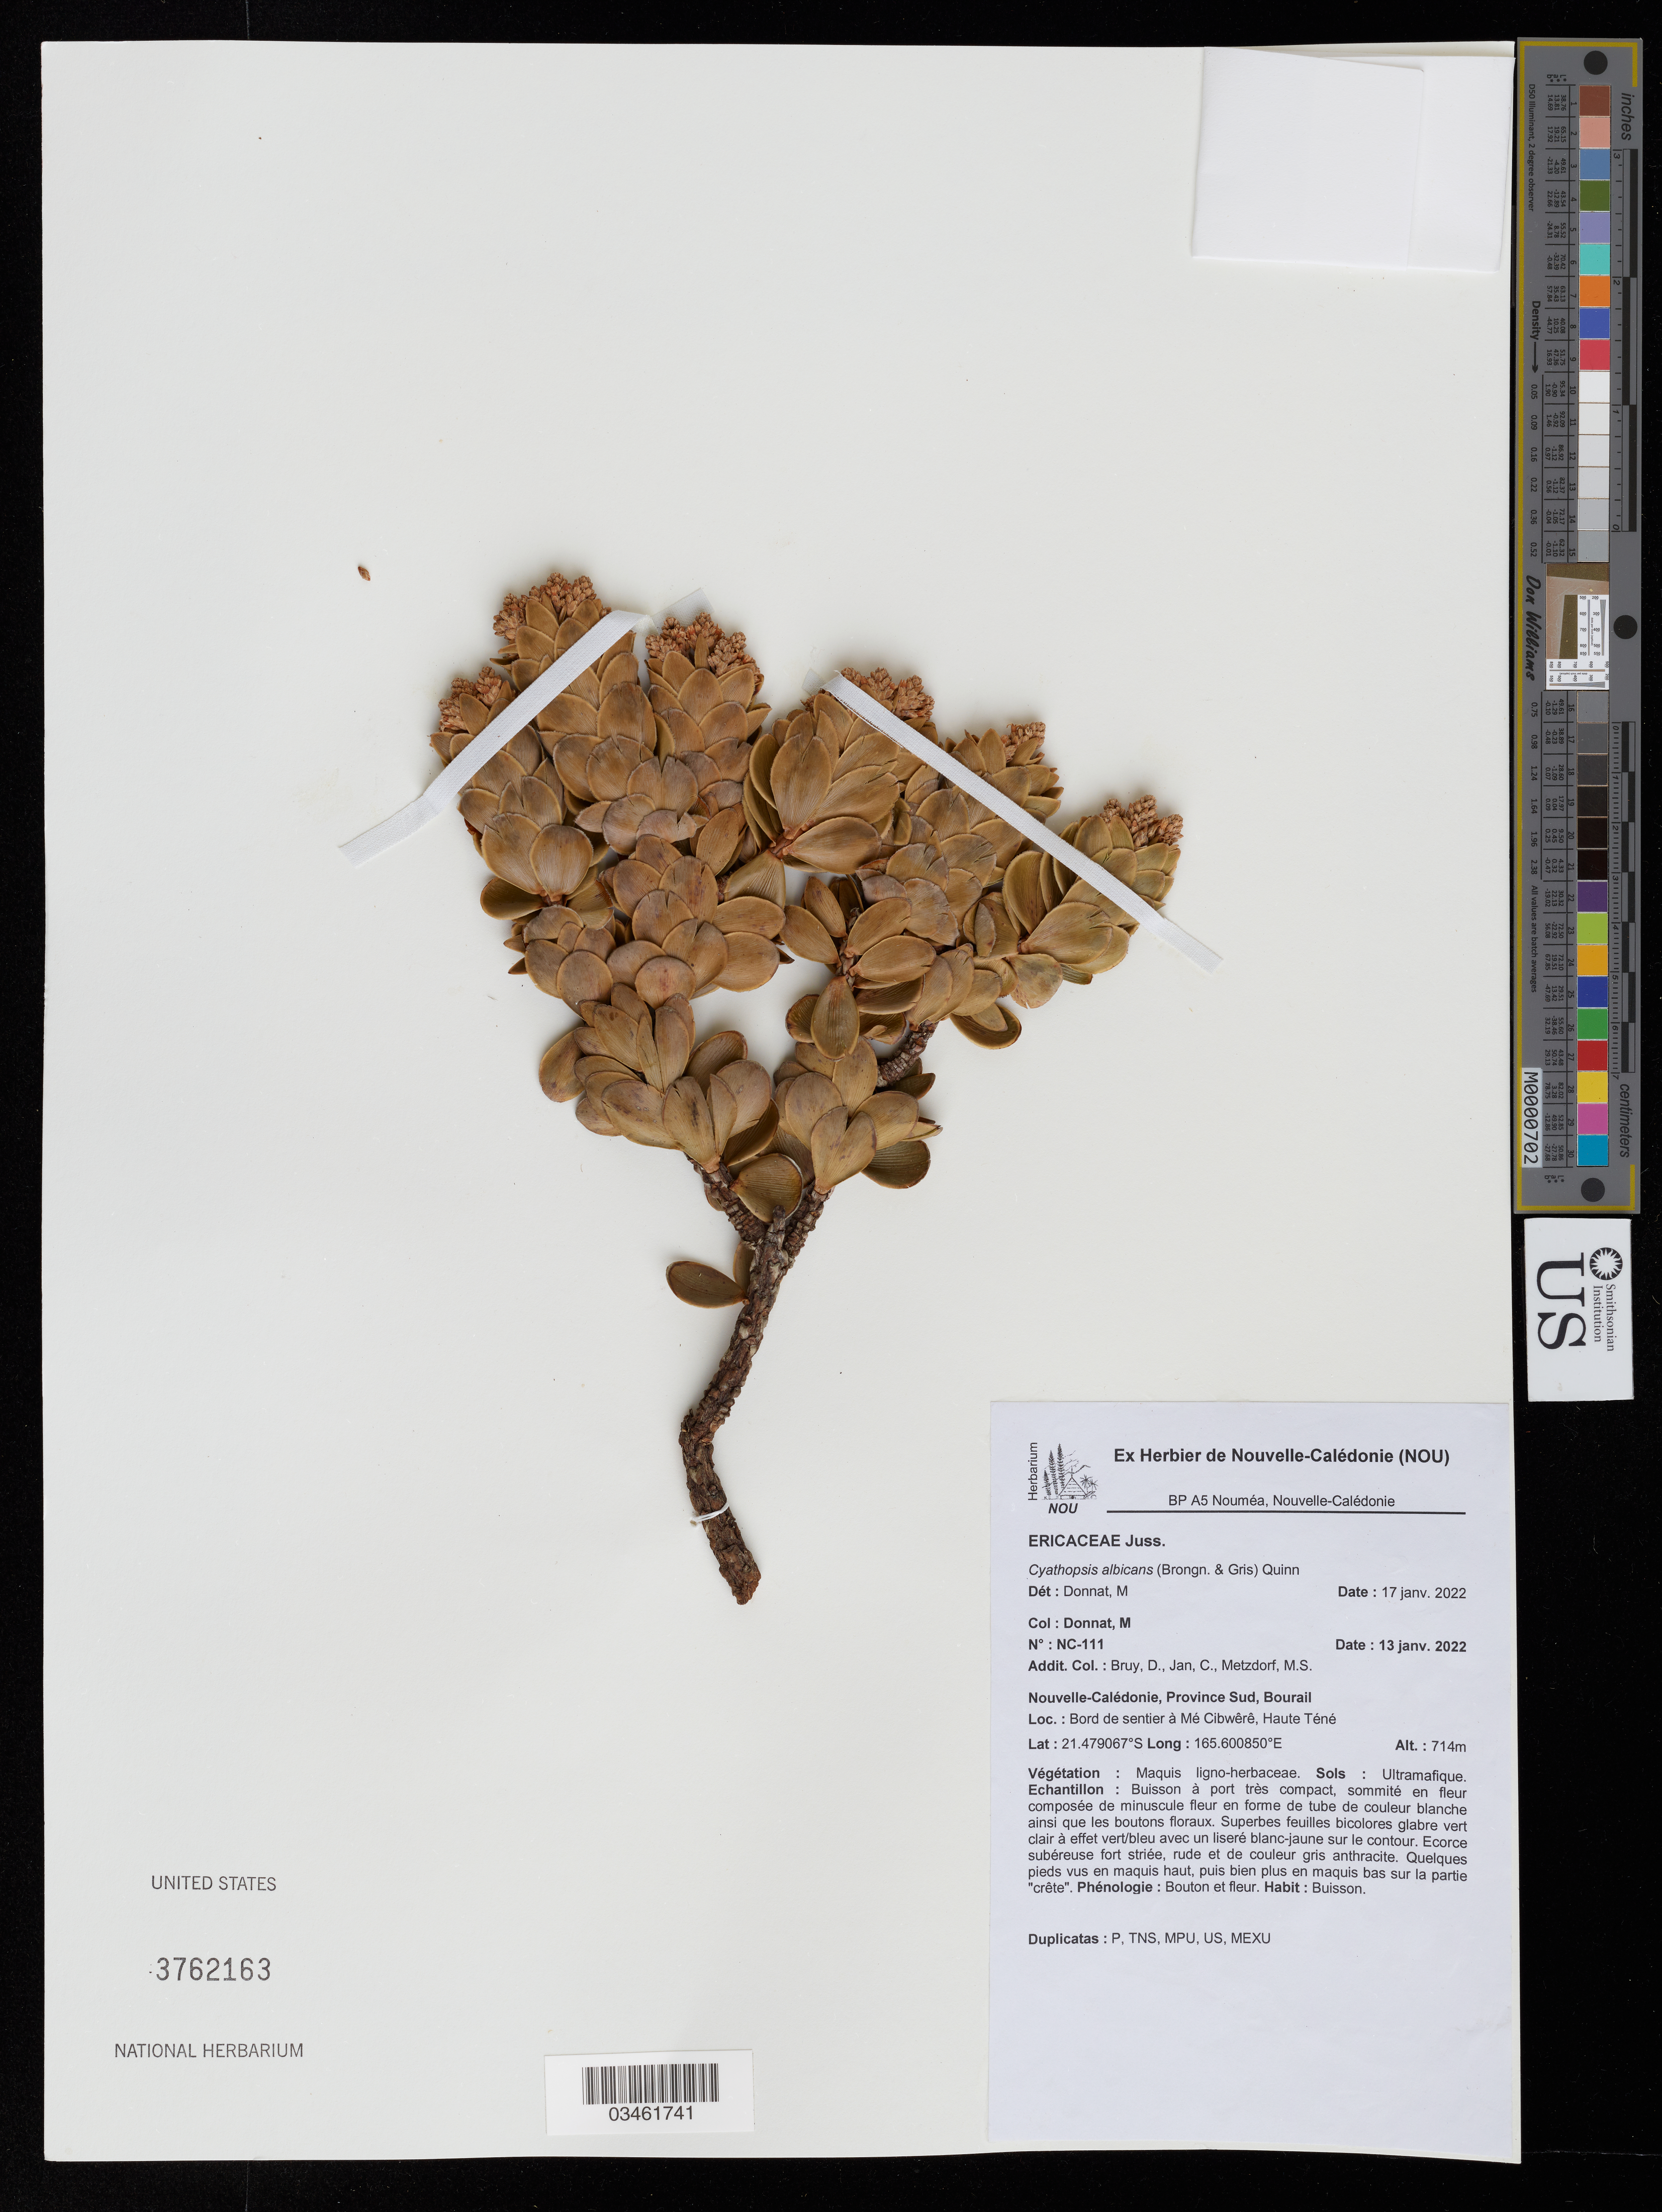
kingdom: Plantae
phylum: Tracheophyta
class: Magnoliopsida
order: Ericales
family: Ericaceae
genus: Cyathopsis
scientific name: Cyathopsis albicans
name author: (Brongn. & Gris) Quinn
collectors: M. Donnat, D. Bruy, C. Jan & M. Metzdorf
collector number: NC-111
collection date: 2022-04-13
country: New Caledonia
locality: Province Sud, Bourail. Bord de sentier à Mé Cibwêrê, Haute Téné.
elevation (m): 714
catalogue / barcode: US 3762163